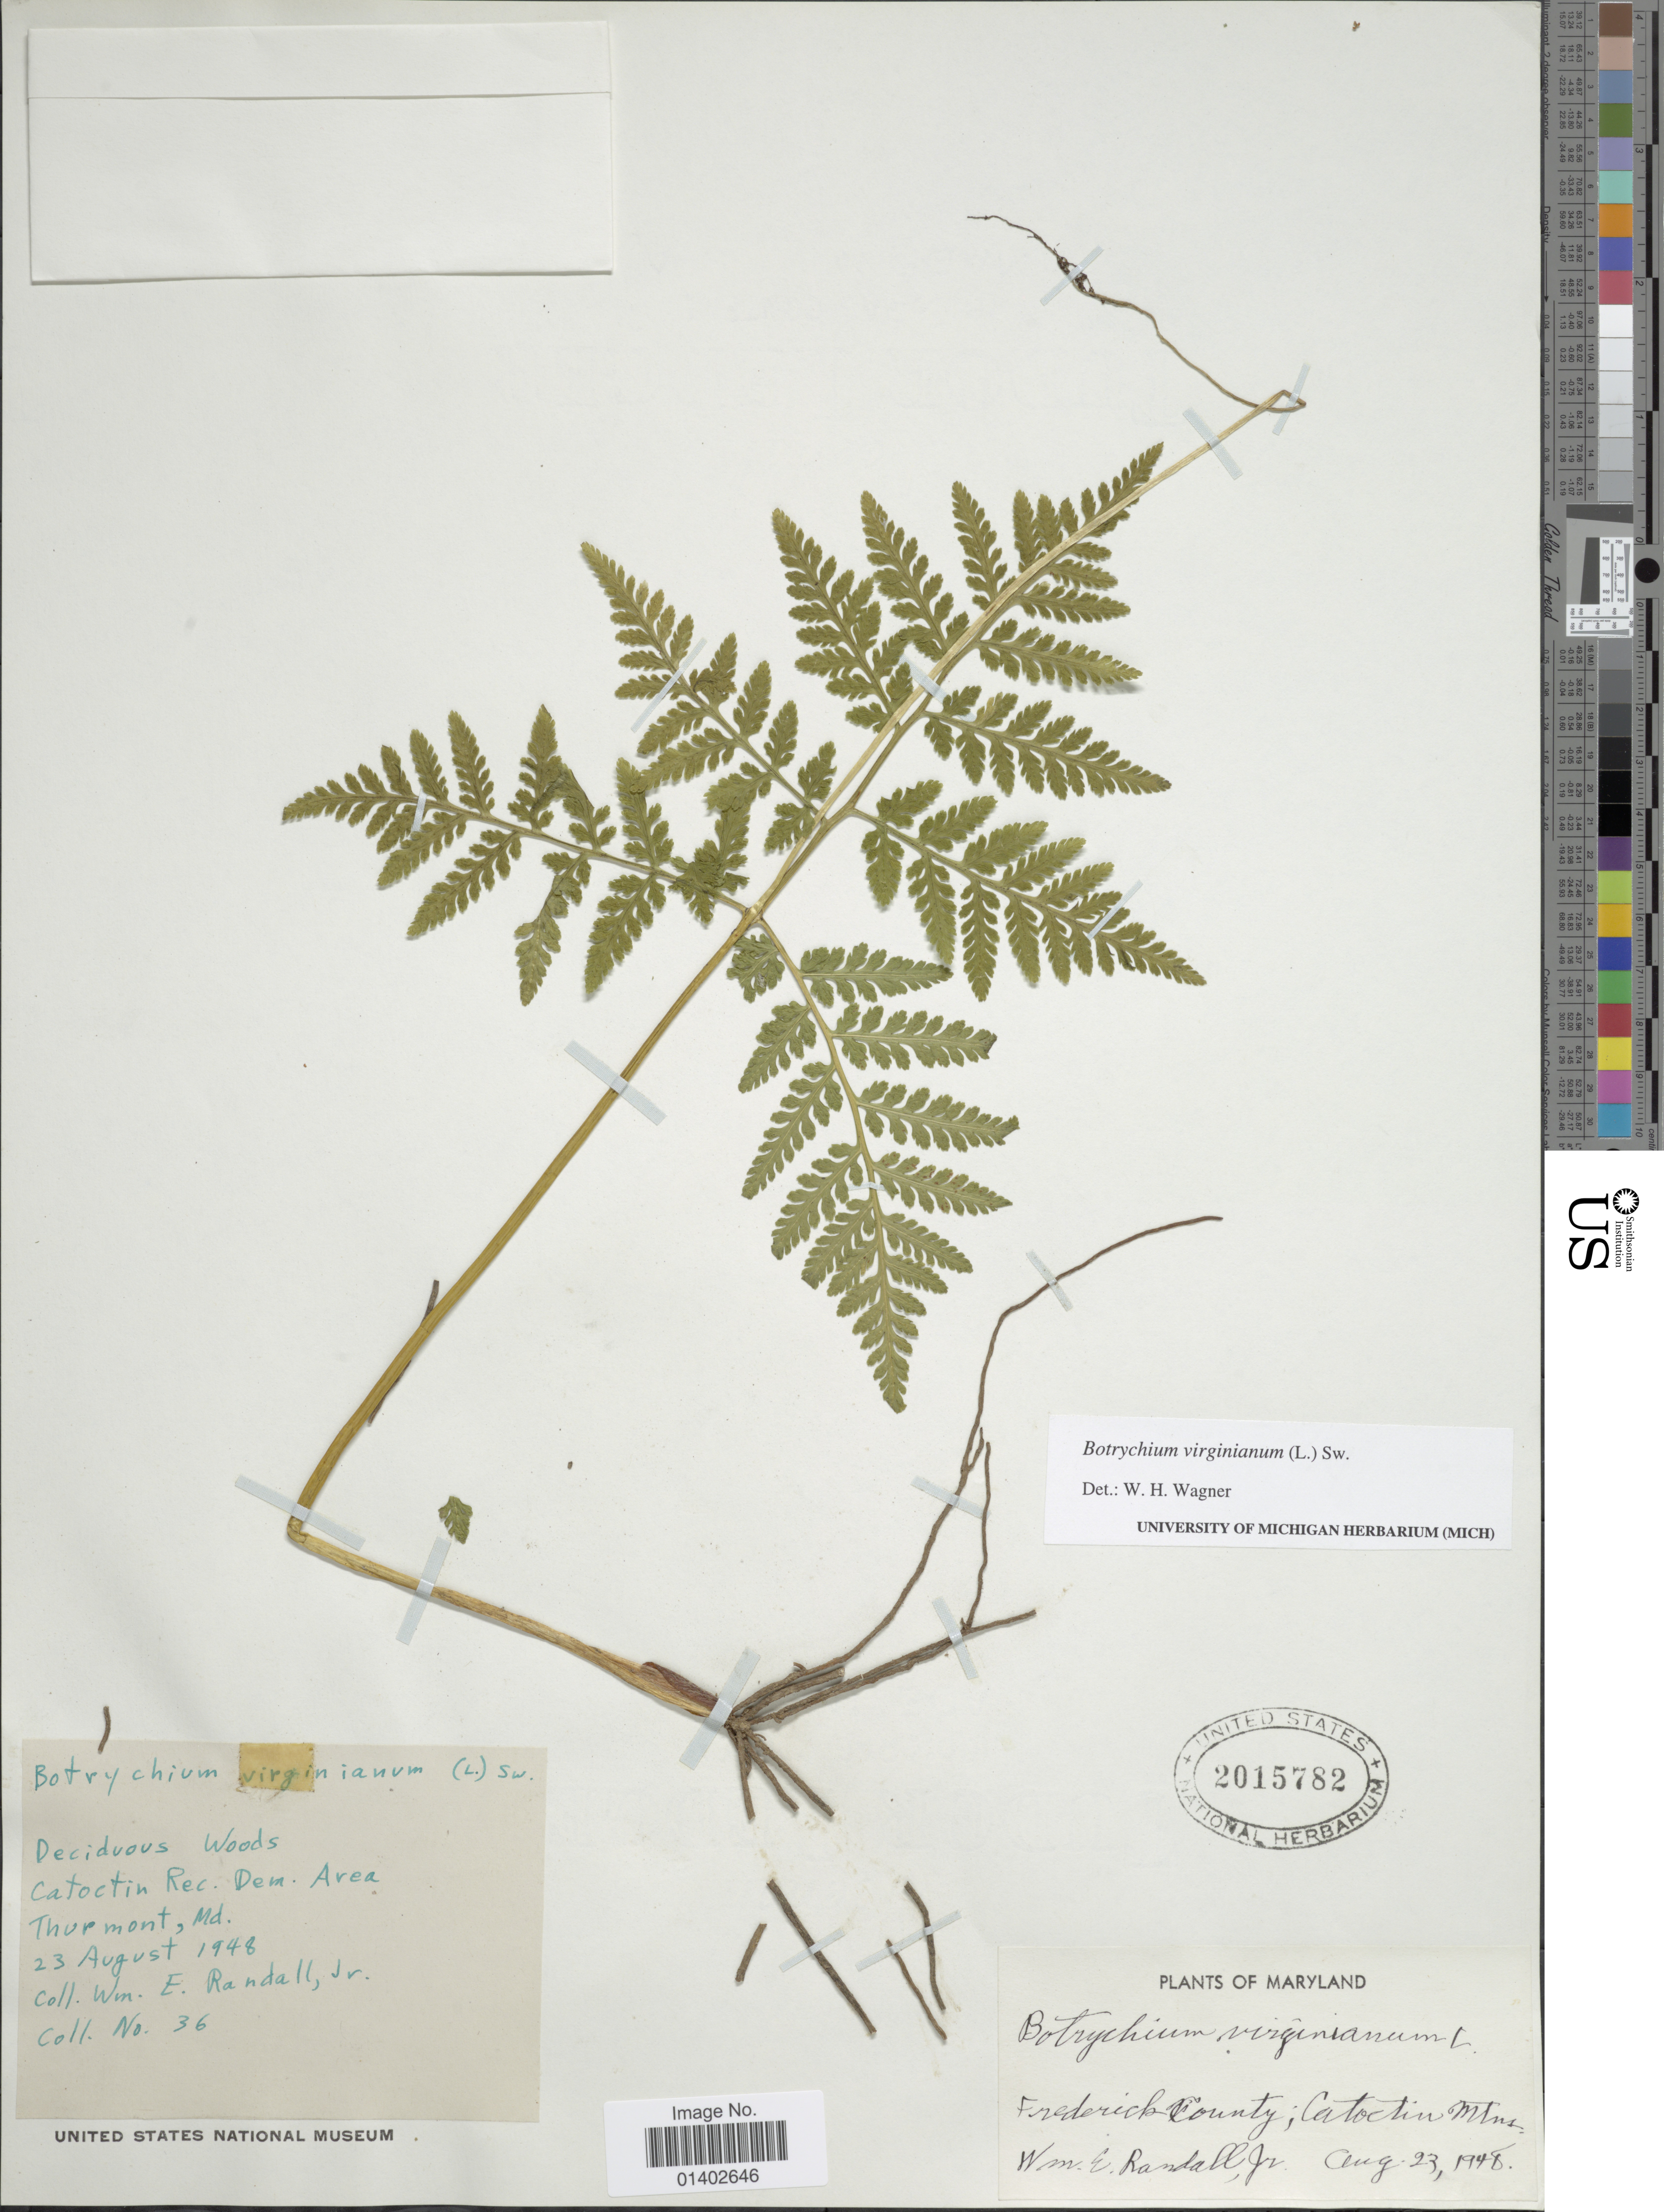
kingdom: Plantae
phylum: Tracheophyta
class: Polypodiopsida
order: Ophioglossales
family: Ophioglossaceae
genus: Botrychium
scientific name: Botrychium virginianum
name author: (L.) Sw.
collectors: W. Randall Jr.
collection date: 1948-08-23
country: United States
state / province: Maryland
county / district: Frederick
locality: Frederick County; Catoctin Mtns.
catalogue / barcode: US 2015782